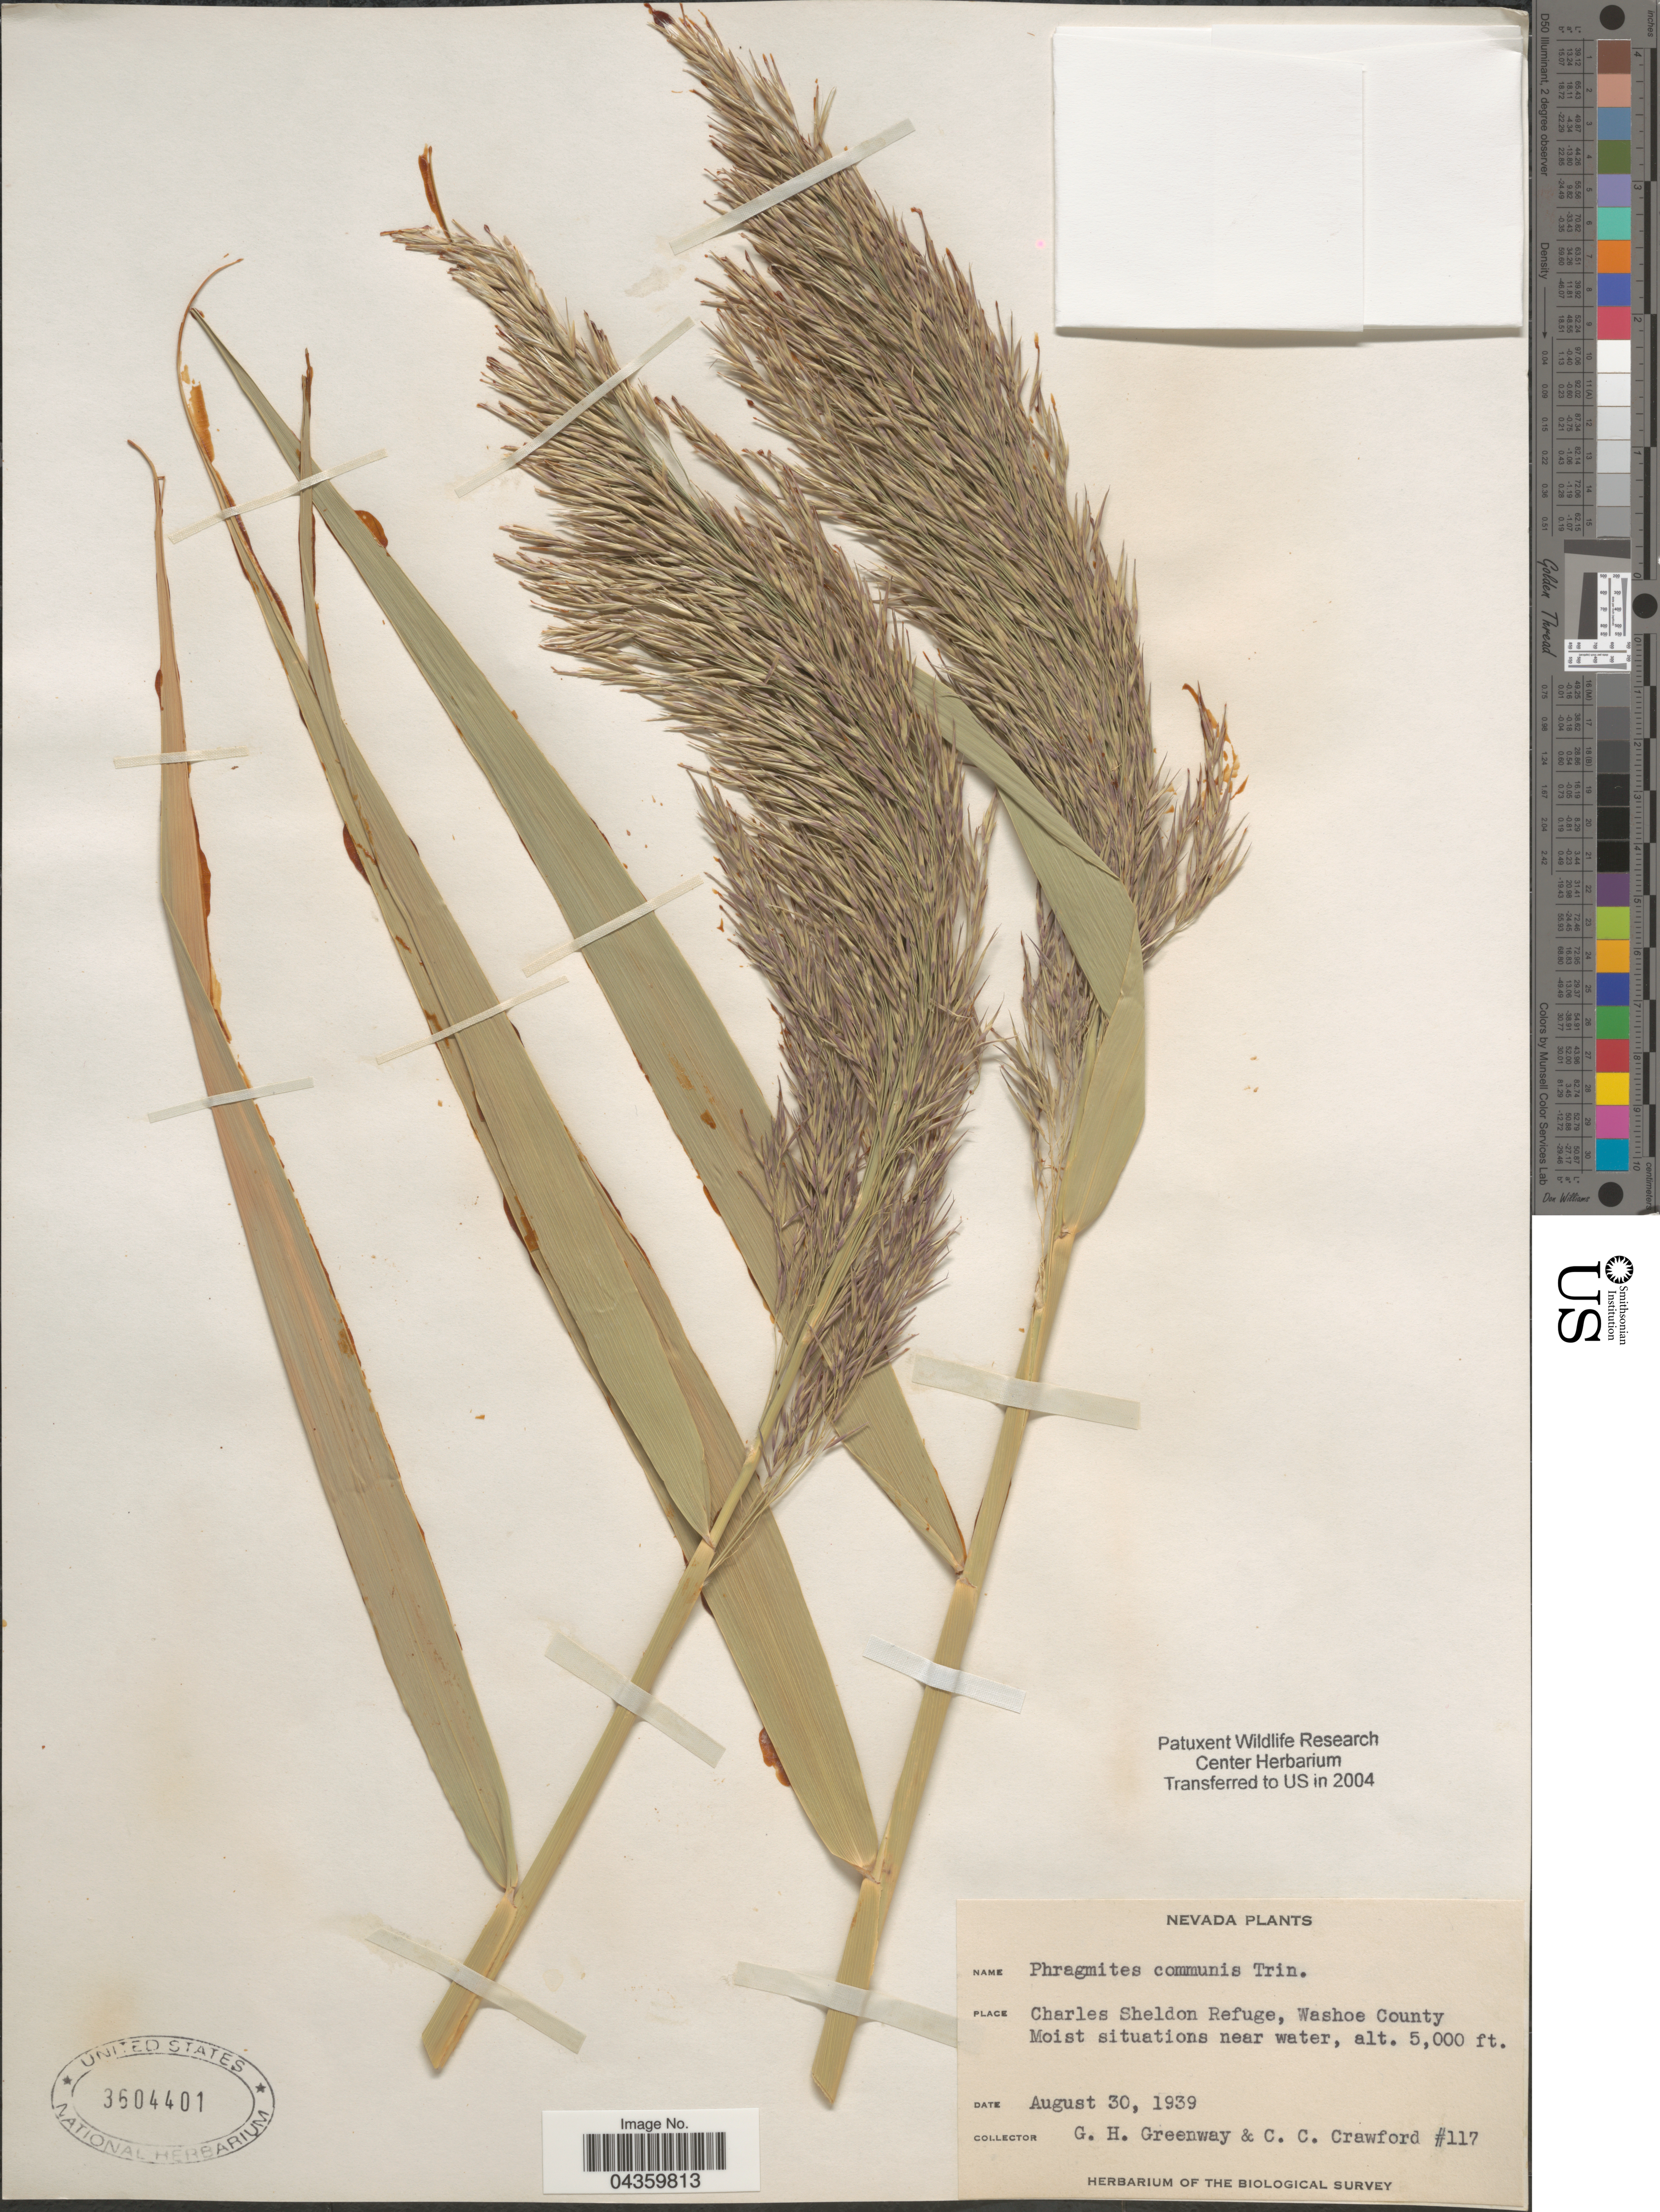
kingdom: Plantae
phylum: Tracheophyta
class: Liliopsida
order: Poales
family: Poaceae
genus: Phragmites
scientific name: Phragmites australis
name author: (Cav.) Trin. ex Steud.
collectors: G. Greenway & C. Crawford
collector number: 117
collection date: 1939-08-30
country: United States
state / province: Nevada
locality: Charles Sheldon Refuge, Washoe County. Moist situations near water. Biological Survey.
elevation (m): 1524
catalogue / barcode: US 3604401